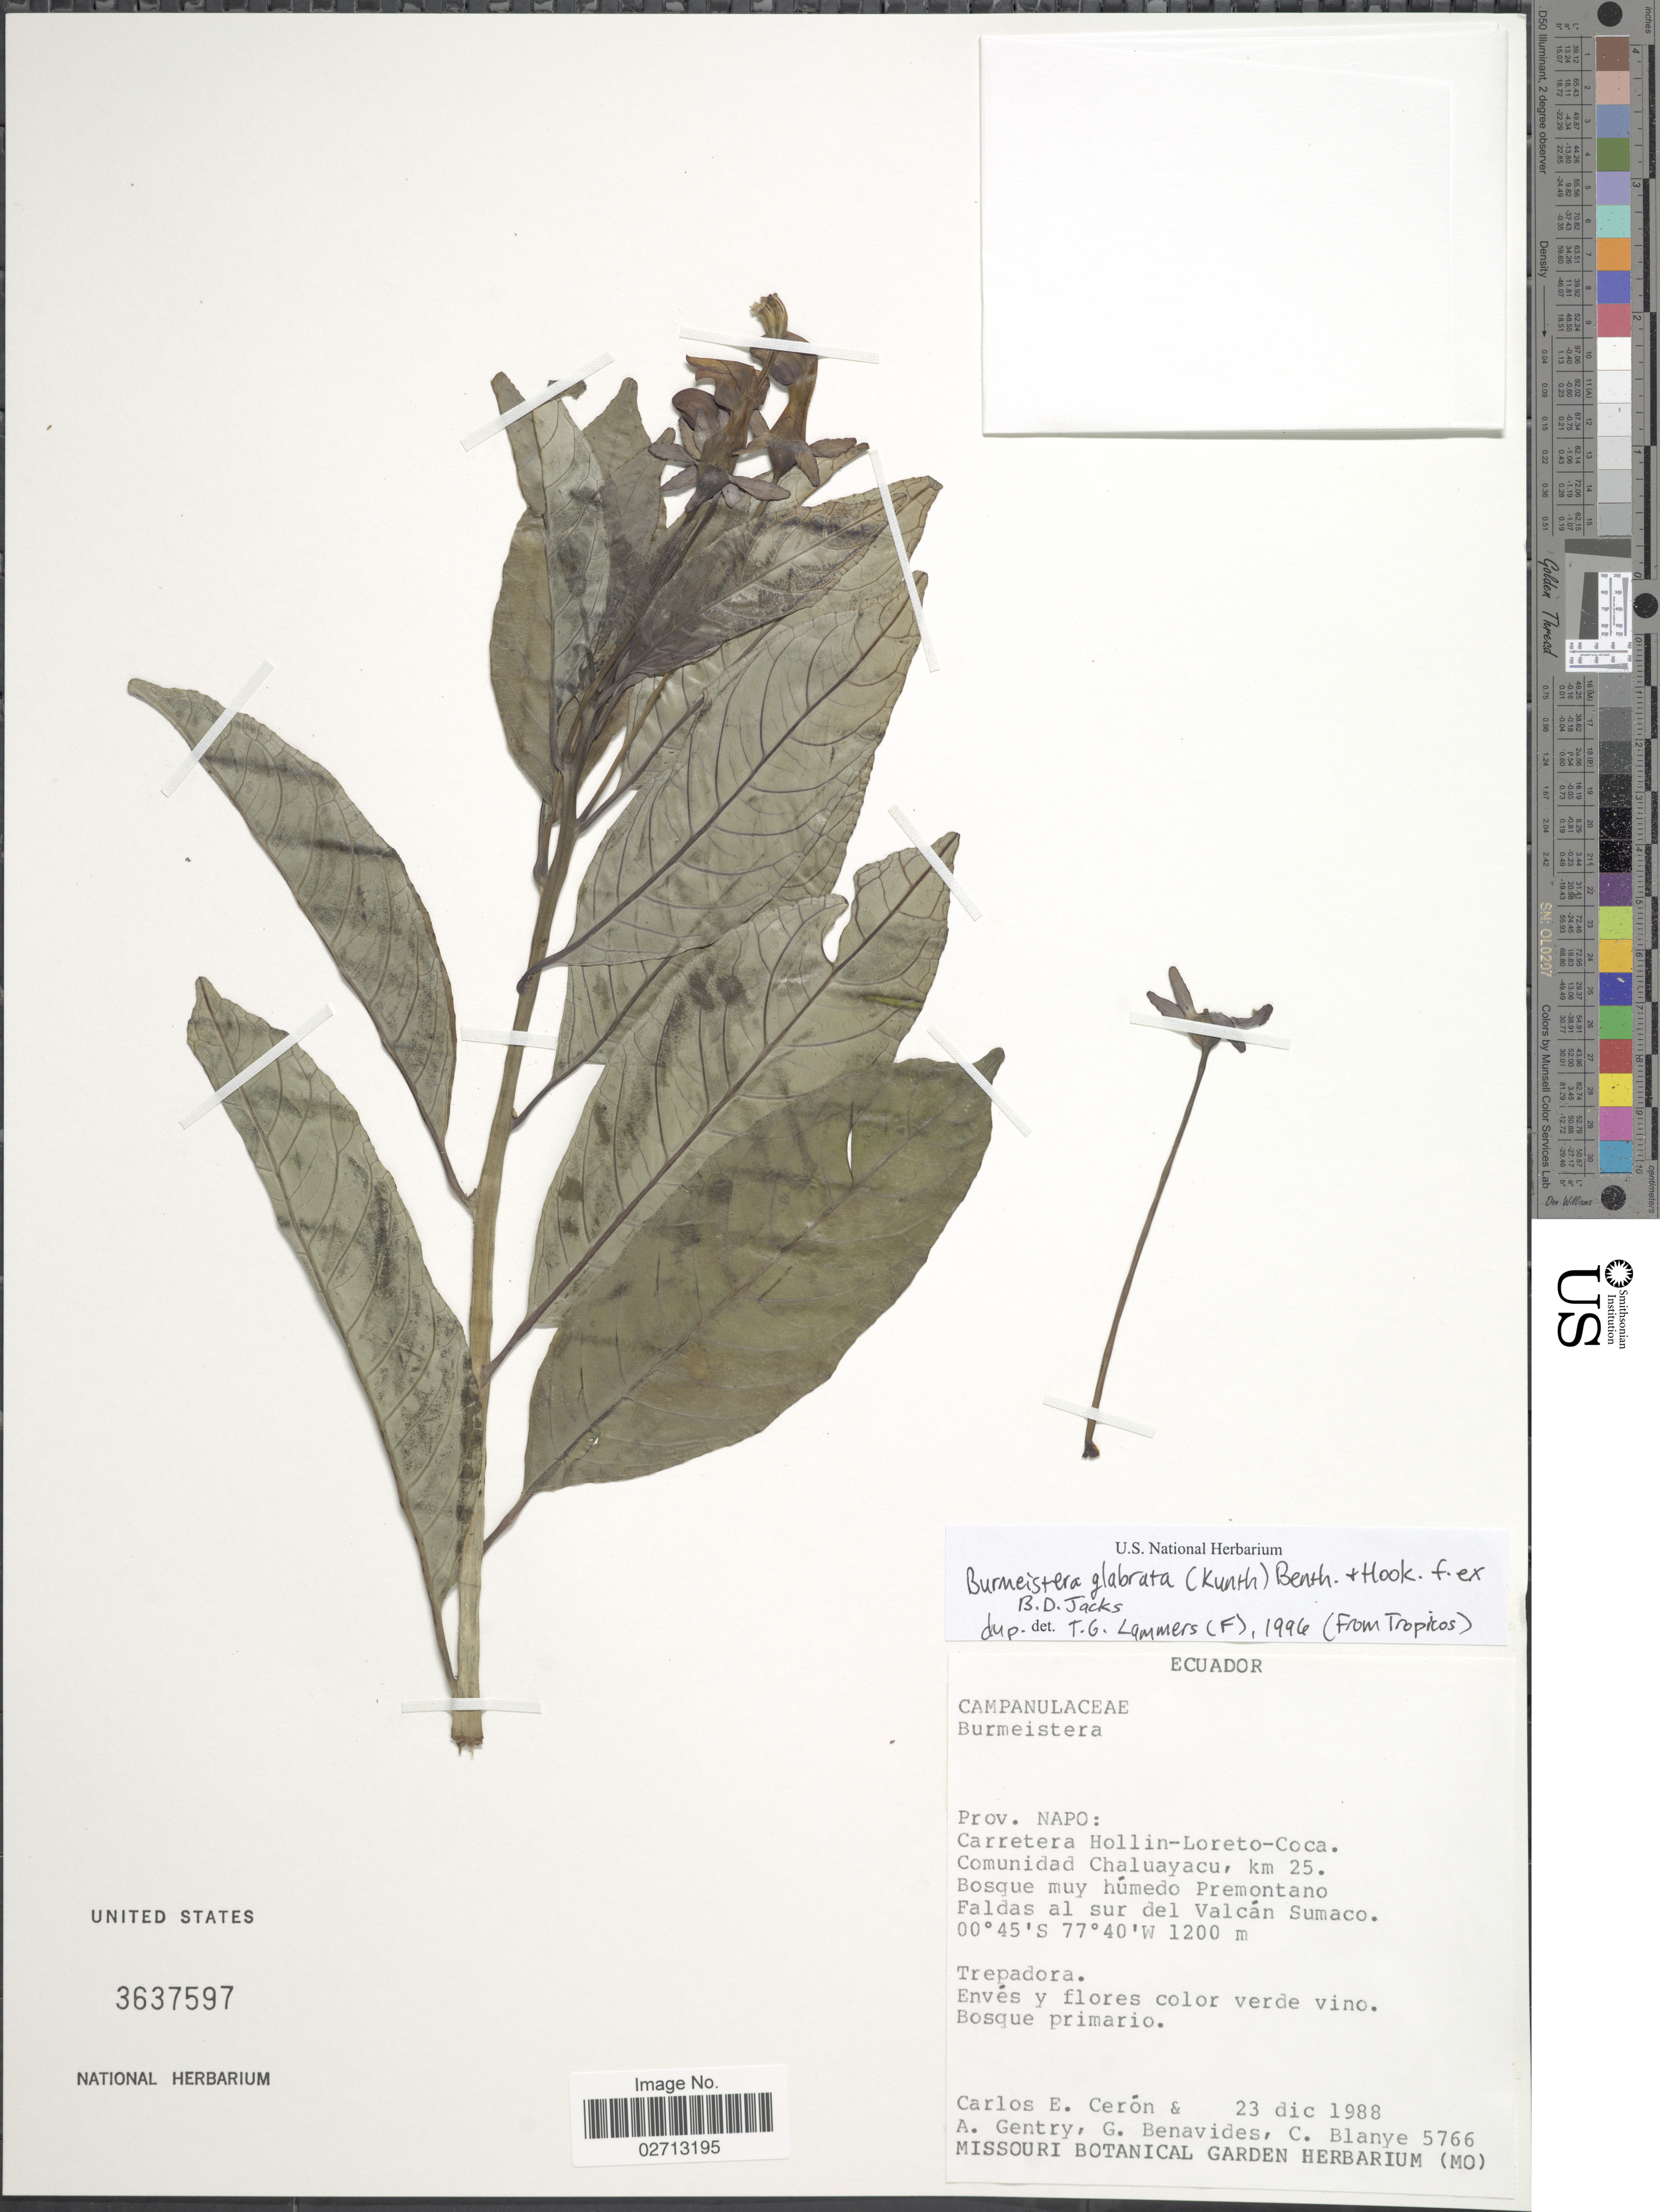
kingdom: Plantae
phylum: Tracheophyta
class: Magnoliopsida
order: Asterales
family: Campanulaceae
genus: Burmeistera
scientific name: Burmeistera glabrata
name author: (Kunth) Hook. f. ex B.D. Jacks.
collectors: C. E. Cerón M., A. H. Gentry, G. Benavides & C. Blanye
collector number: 5766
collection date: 1988-12-23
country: Ecuador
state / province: Napo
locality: Carretera Hollin-Loreto-Coca. Comunidad Chaluayacu, km 25.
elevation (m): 1200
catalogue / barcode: US 3637597